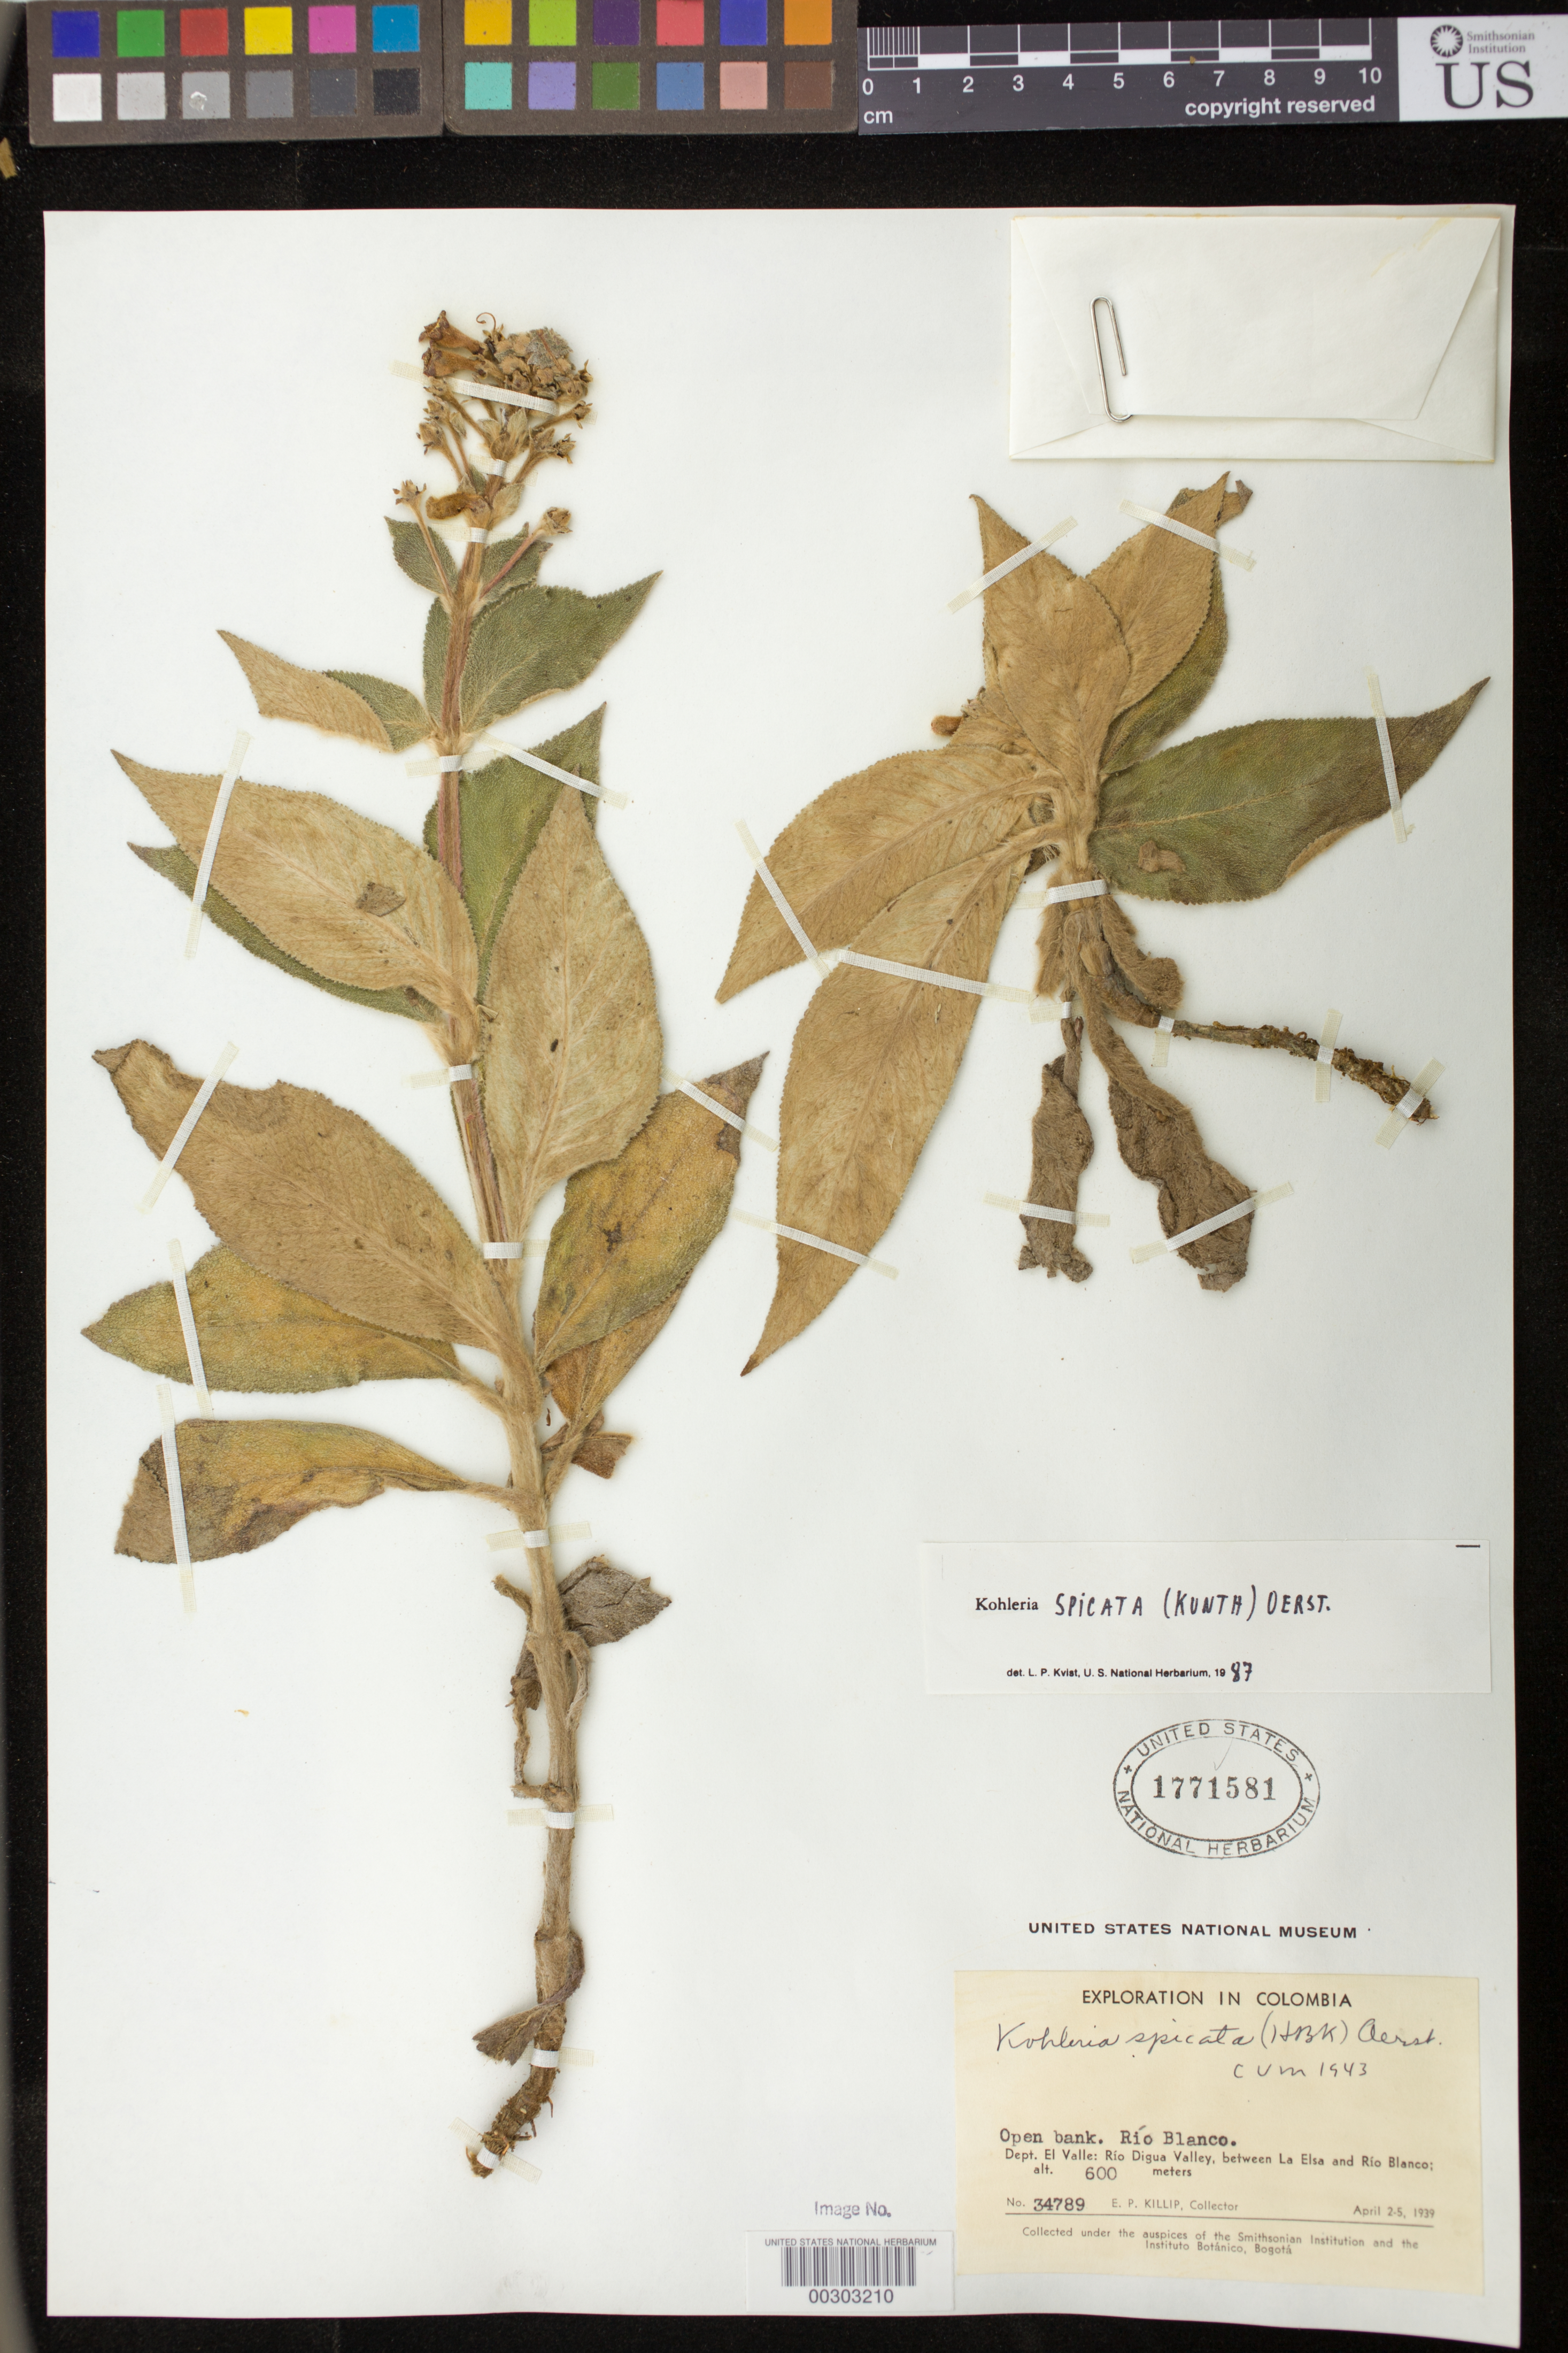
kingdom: Plantae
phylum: Tracheophyta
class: Magnoliopsida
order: Lamiales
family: Gesneriaceae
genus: Kohleria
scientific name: Kohleria spicata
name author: (Kunth) Oerst.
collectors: E. P. Killip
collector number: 34789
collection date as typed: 2-5 Apr 1939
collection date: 1939-04-02/1939-04-05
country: Colombia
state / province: Valle del Cauca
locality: Rio Digua valley, between La Elsa and Rio Blanco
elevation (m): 600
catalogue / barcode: US 1771581